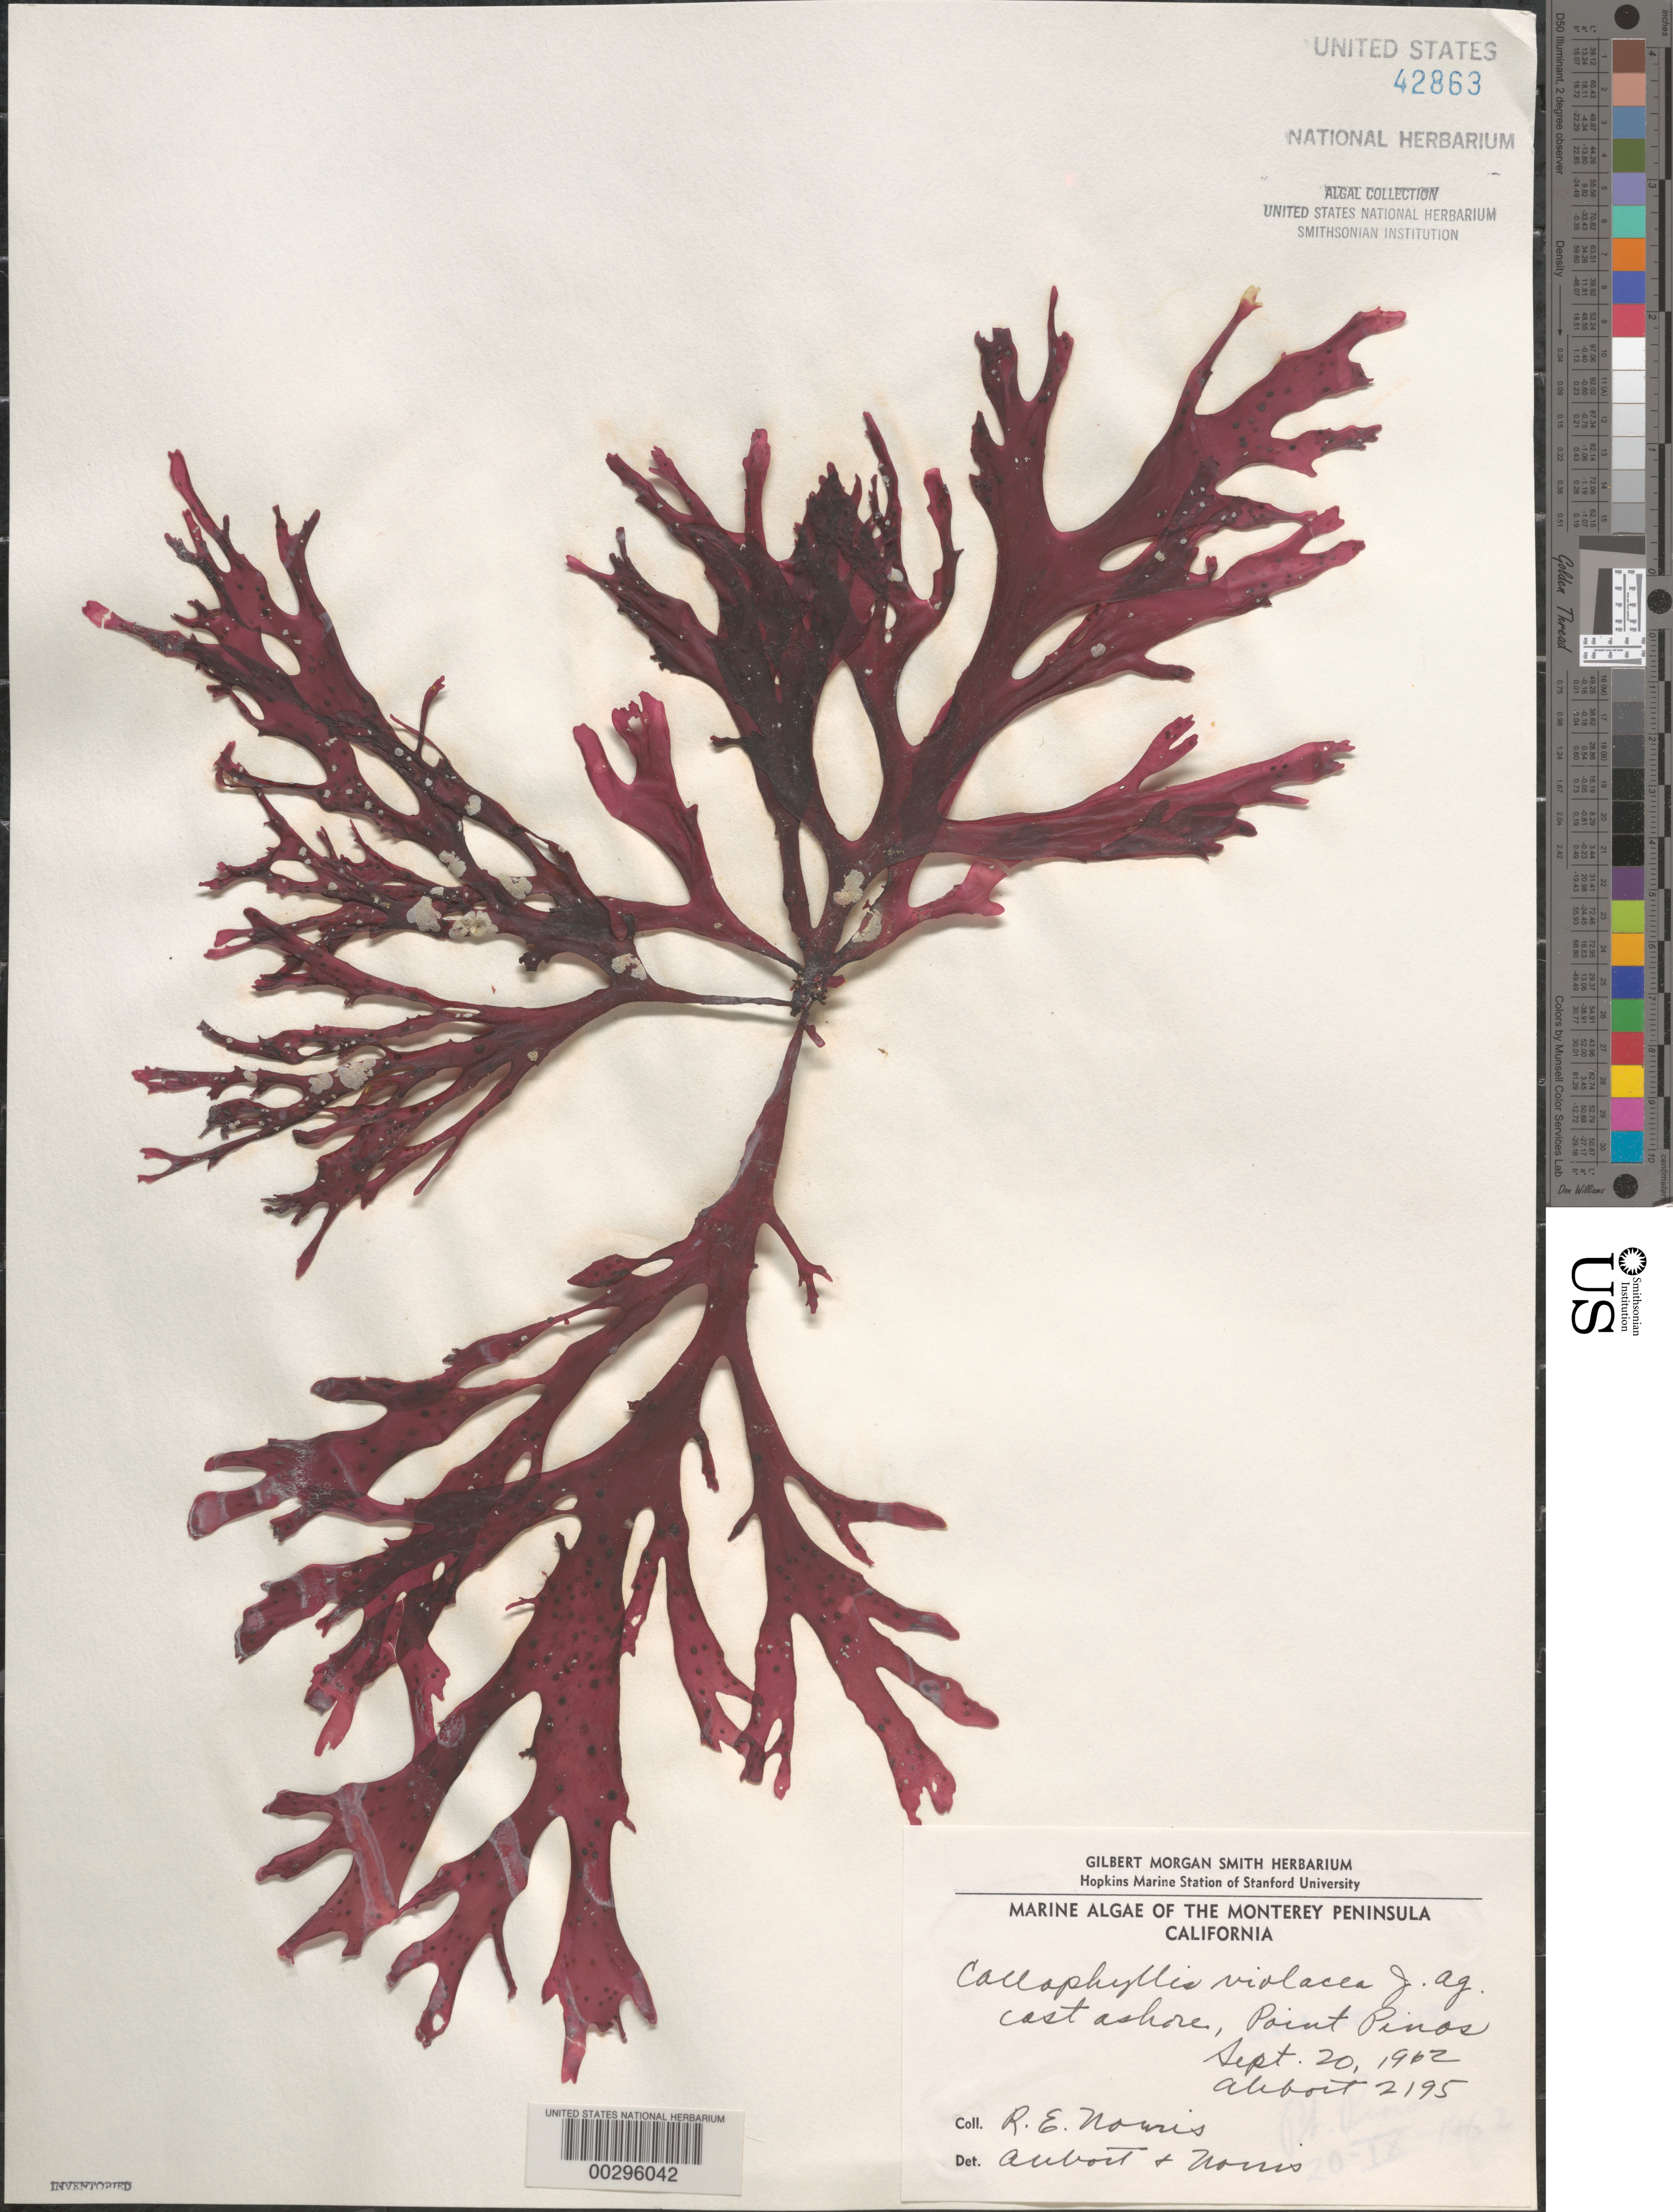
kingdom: Plantae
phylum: Rhodophyta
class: Florideophyceae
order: Gigartinales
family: Kallymeniaceae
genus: Callophyllis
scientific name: Callophyllis violacea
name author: J. Agardh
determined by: Abbott, I. A.; Norris, R. E.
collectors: R. E. Norris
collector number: IAA 2195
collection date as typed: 20 Sep 1962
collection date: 1962-09-20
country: United States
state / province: California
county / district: Monterey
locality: Point Pinos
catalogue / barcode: US 42863